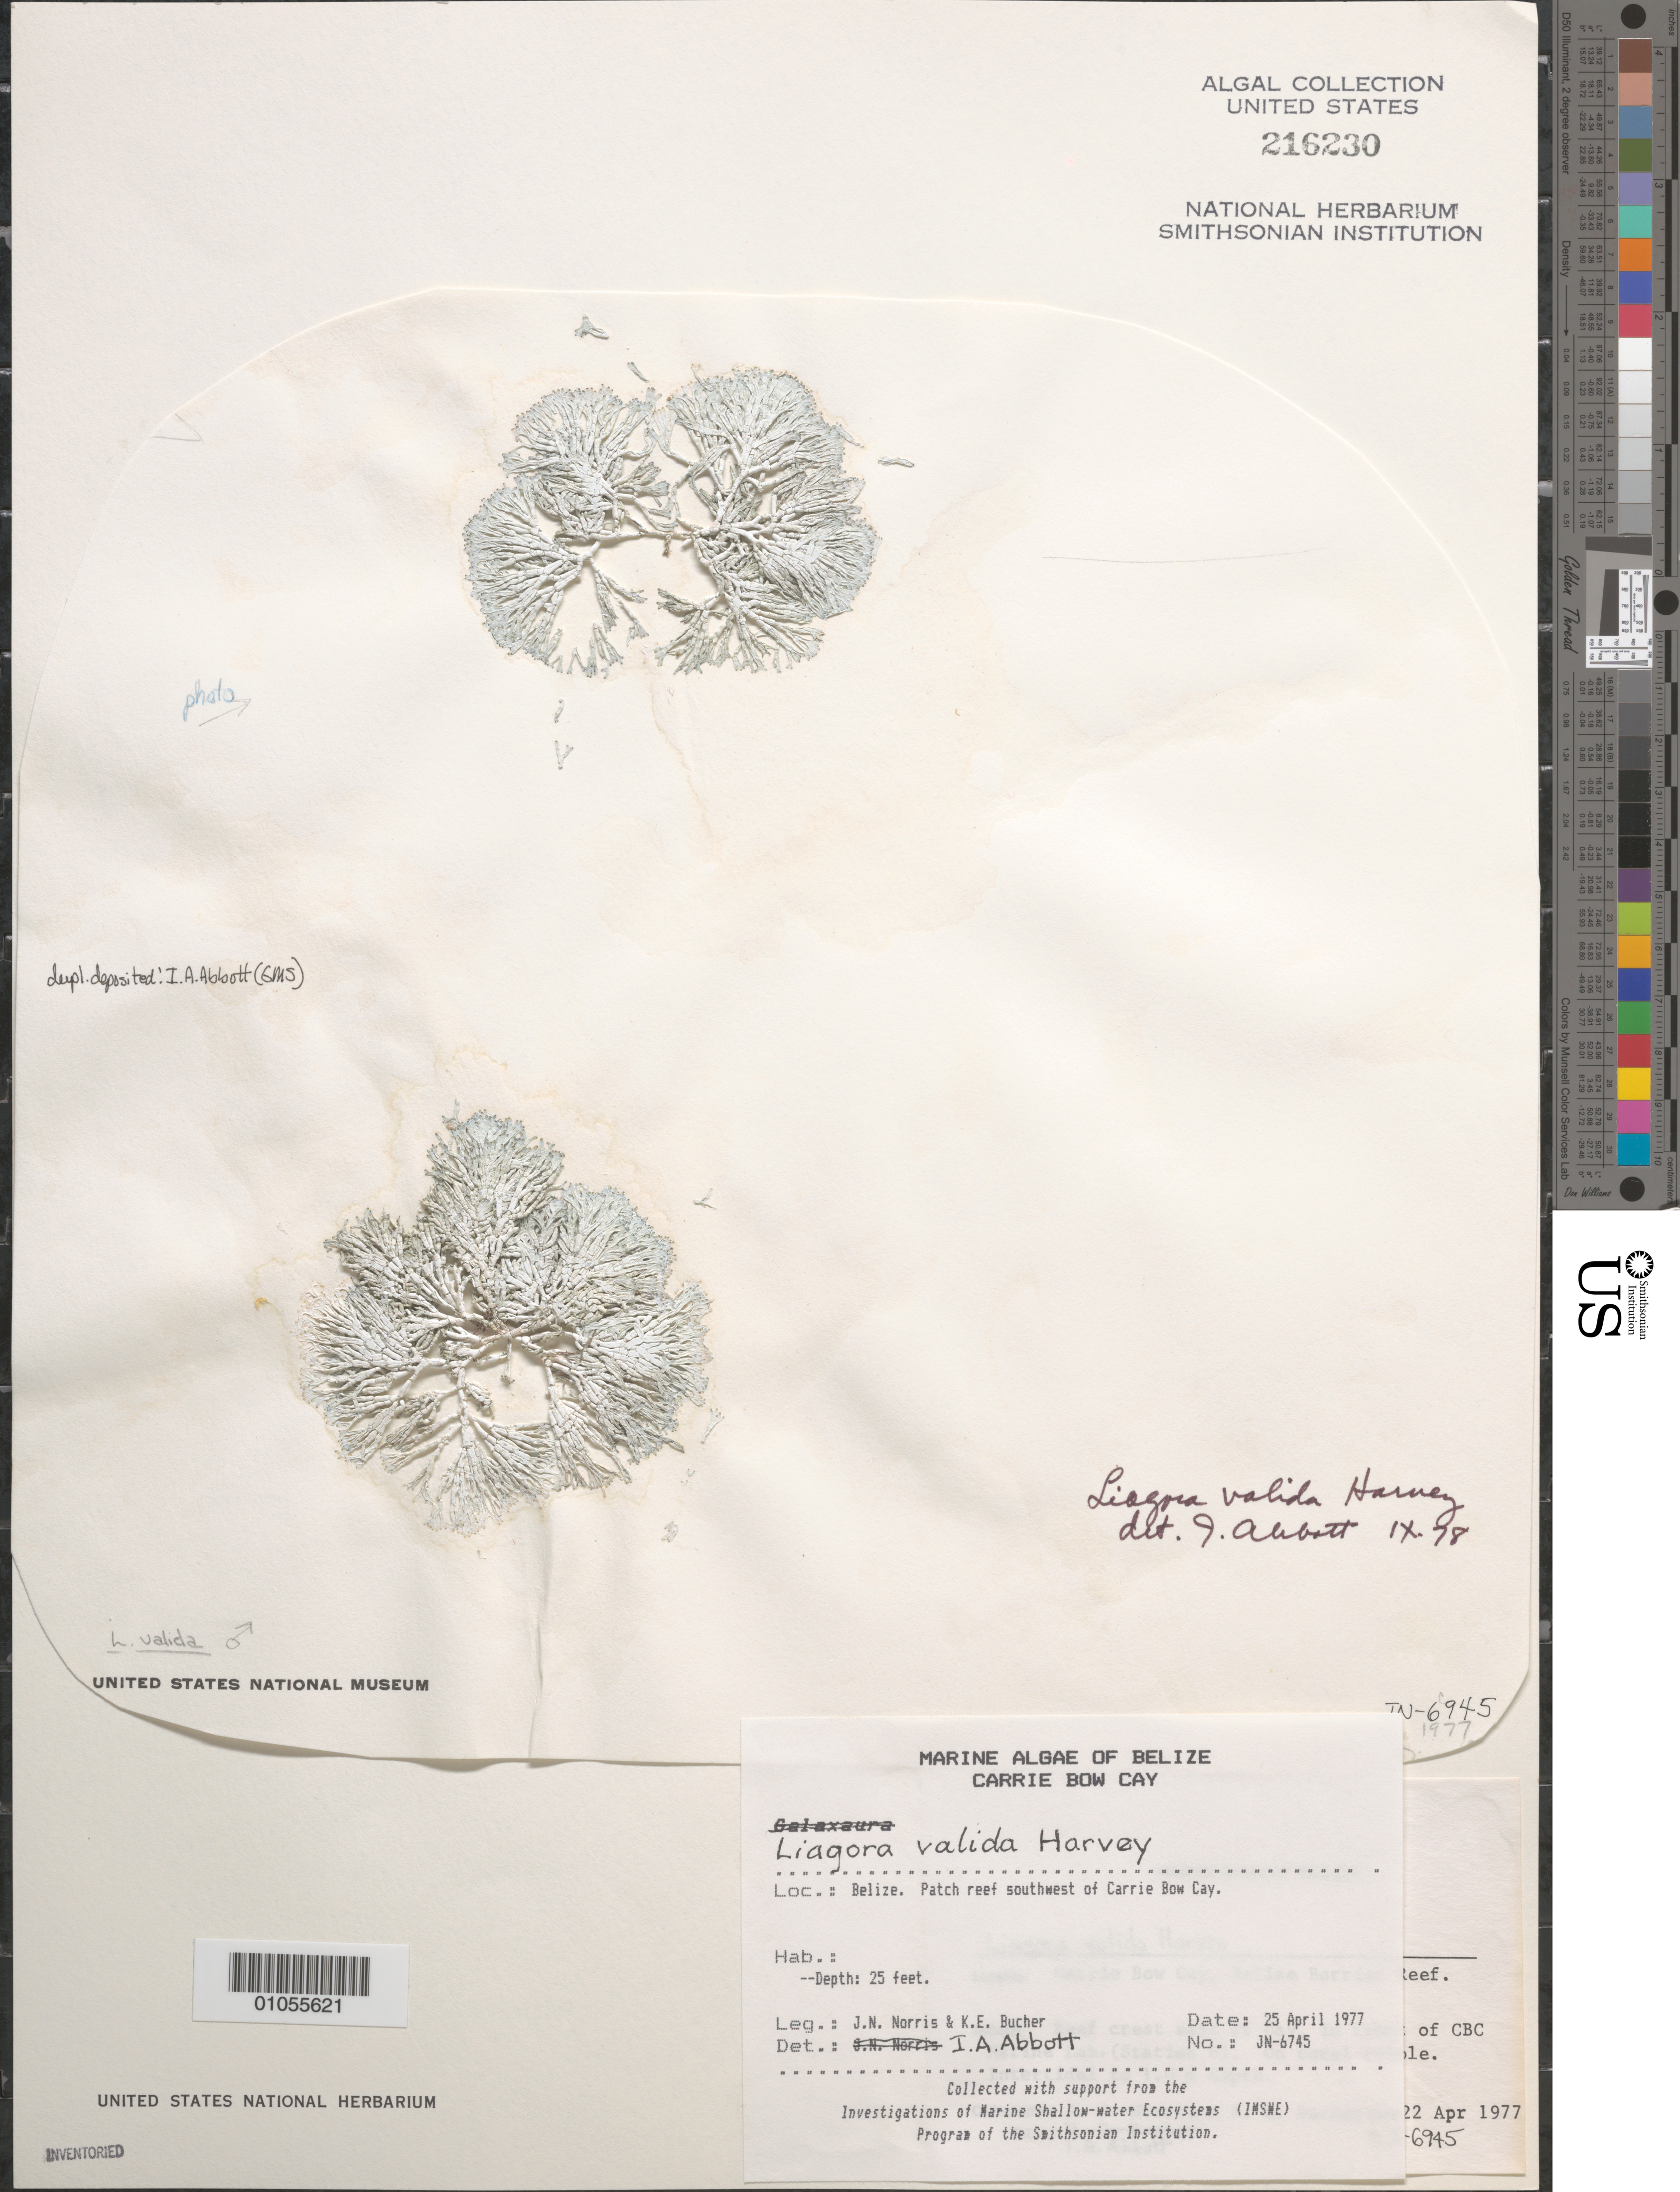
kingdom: Plantae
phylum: Rhodophyta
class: Florideophyceae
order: Nemaliales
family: Liagoraceae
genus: Titanophycus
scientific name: Titanophycus validus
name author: (Harv.) Huisman et al.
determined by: Algae name updating Project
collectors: J. N. Norris & K. E. Bucher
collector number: JN-6945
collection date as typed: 22 Apr 1977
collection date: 1977-04-22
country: Belize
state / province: Stann Creek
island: Carrie Bow Cay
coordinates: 16 48'N, 88 05'W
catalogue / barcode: US 216230